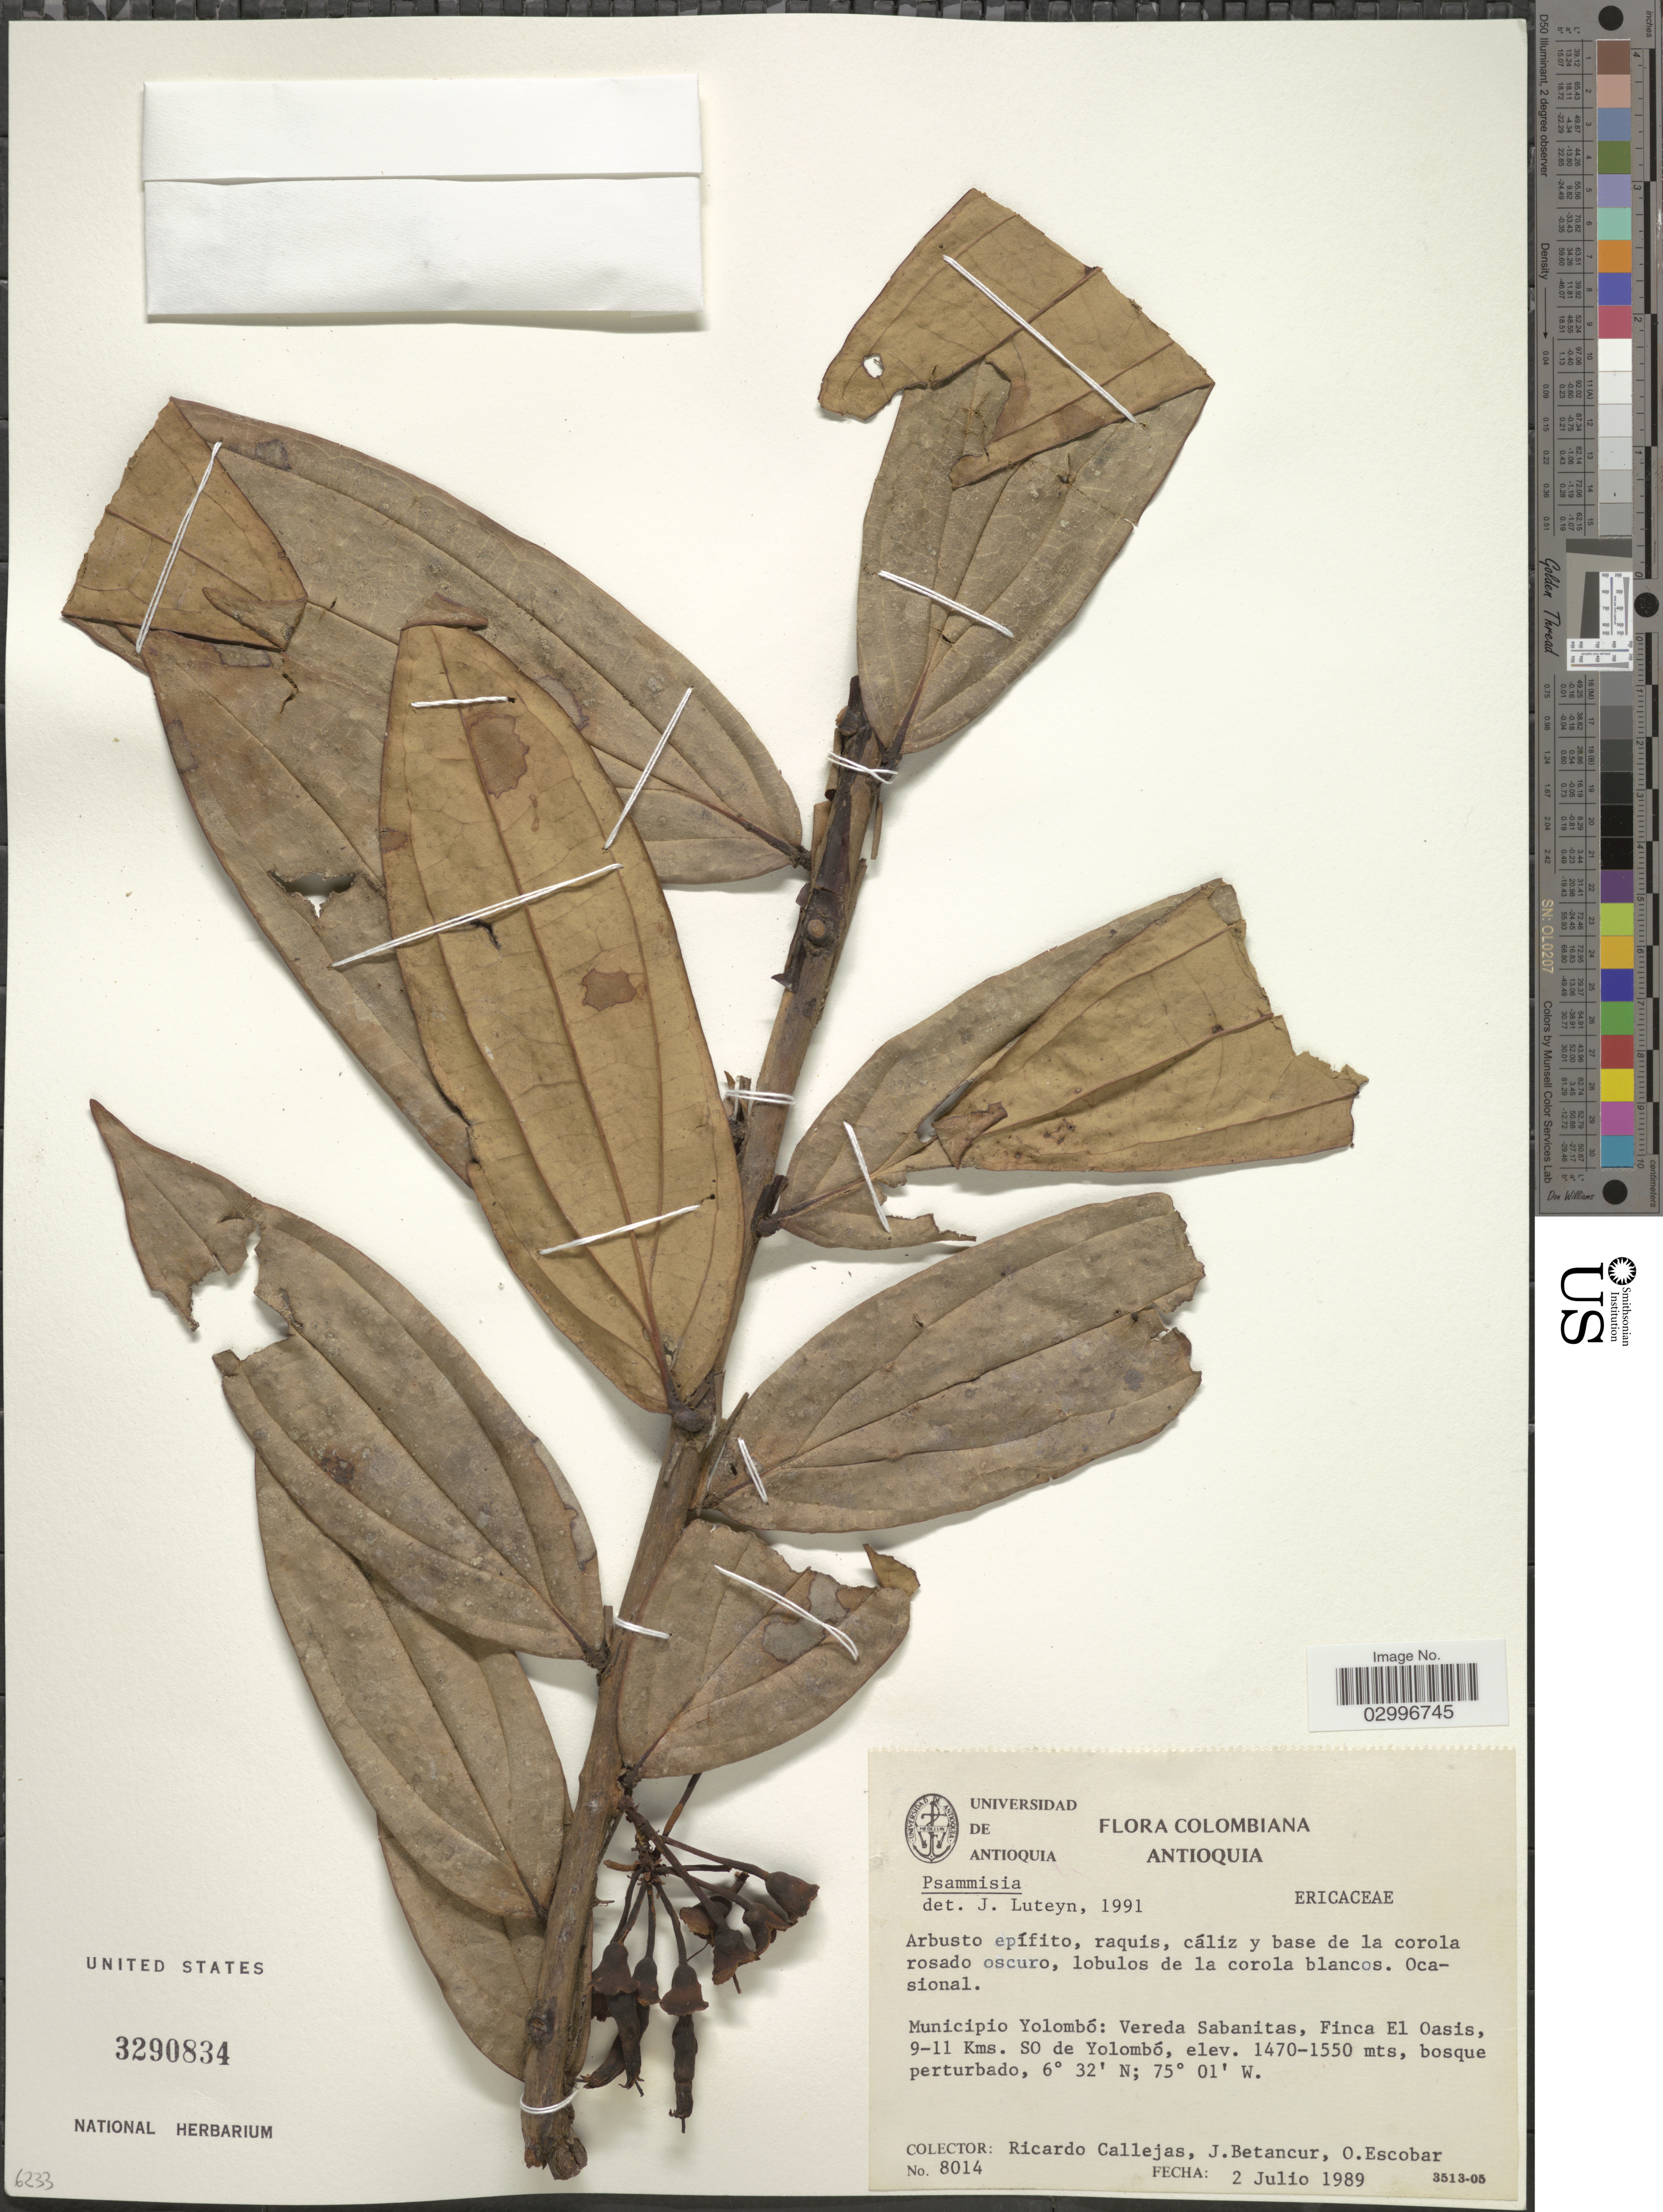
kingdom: Plantae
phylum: Tracheophyta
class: Magnoliopsida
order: Ericales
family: Ericaceae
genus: Psammisia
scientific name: Psammisia sp.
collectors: R. Callejas, J. Betancur & O. Escobar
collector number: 8014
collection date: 1989-07-02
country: Colombia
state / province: Antioquia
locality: Municipio Yolombó: Vereda Sabanitas, FInca El Oasis, 9-11 Kms. SO de Yolombó.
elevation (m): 1470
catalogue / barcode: US 3290834